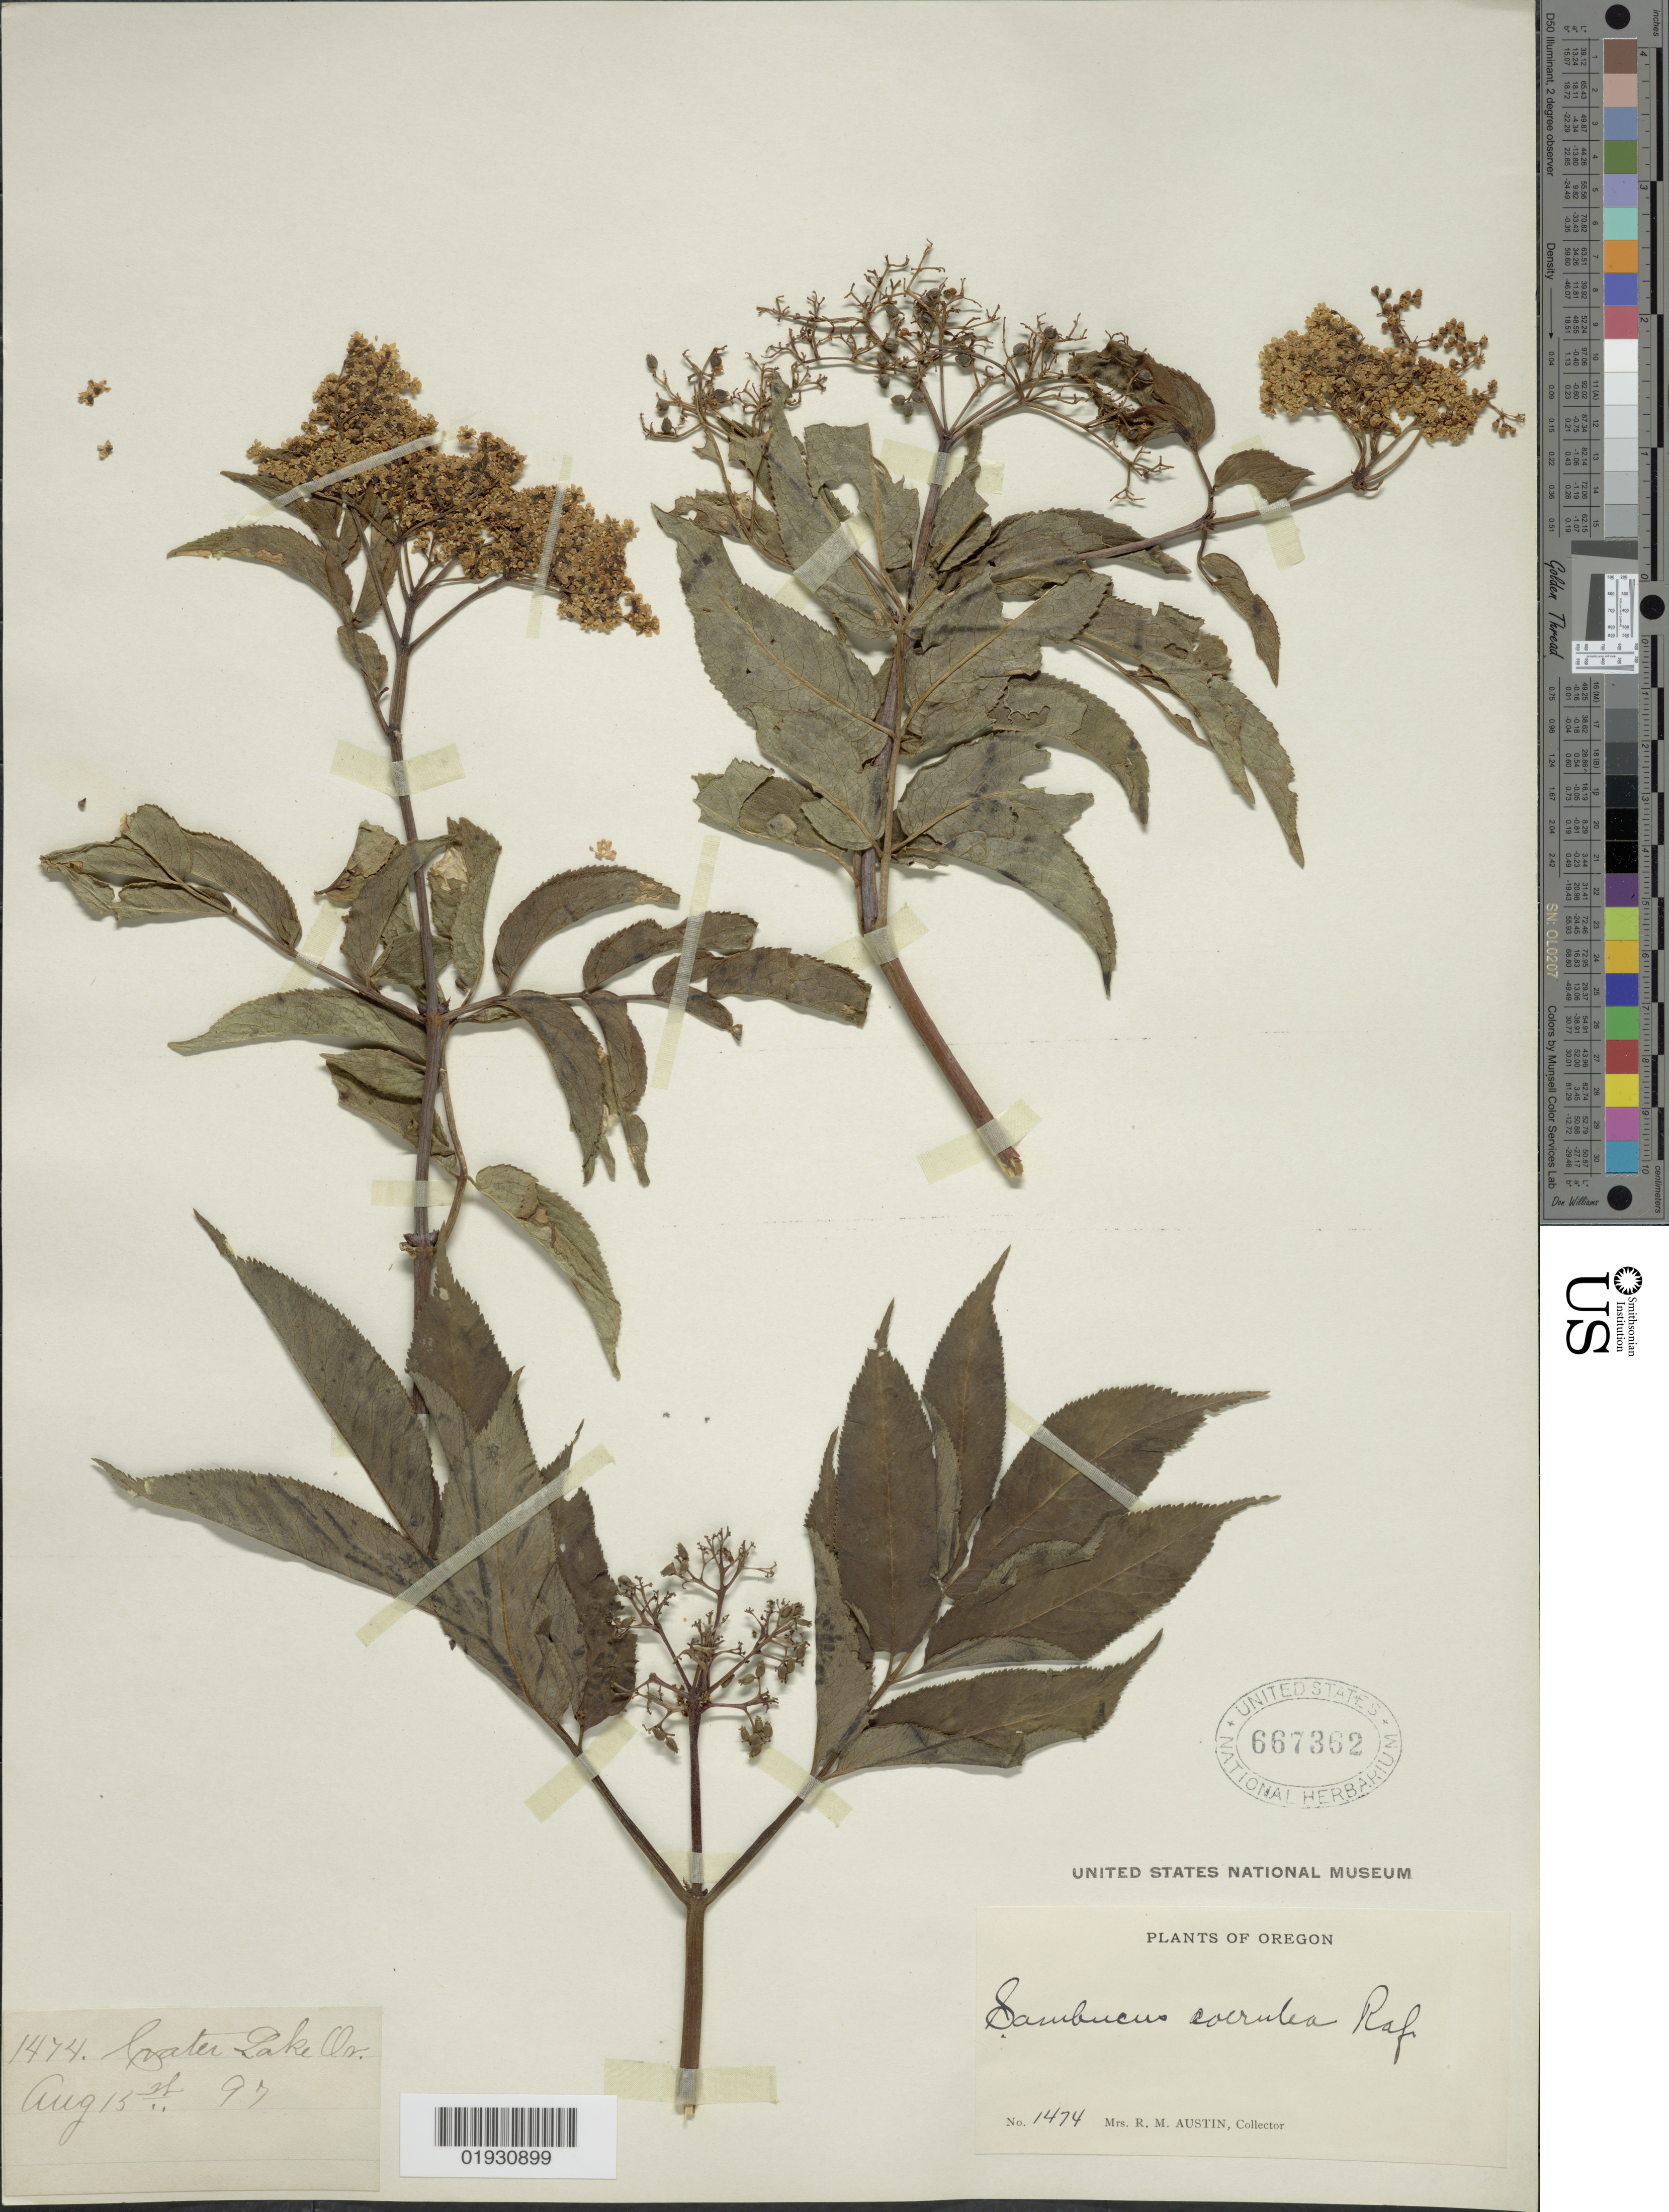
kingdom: Plantae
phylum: Tracheophyta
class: Magnoliopsida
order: Dipsacales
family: Viburnaceae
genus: Sambucus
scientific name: Sambucus cerulea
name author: Raf.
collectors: R. Austin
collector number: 1474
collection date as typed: Transcribed d/m/y: 15/8/97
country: United States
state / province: Oregon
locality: Crater Lake.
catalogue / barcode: US 667362